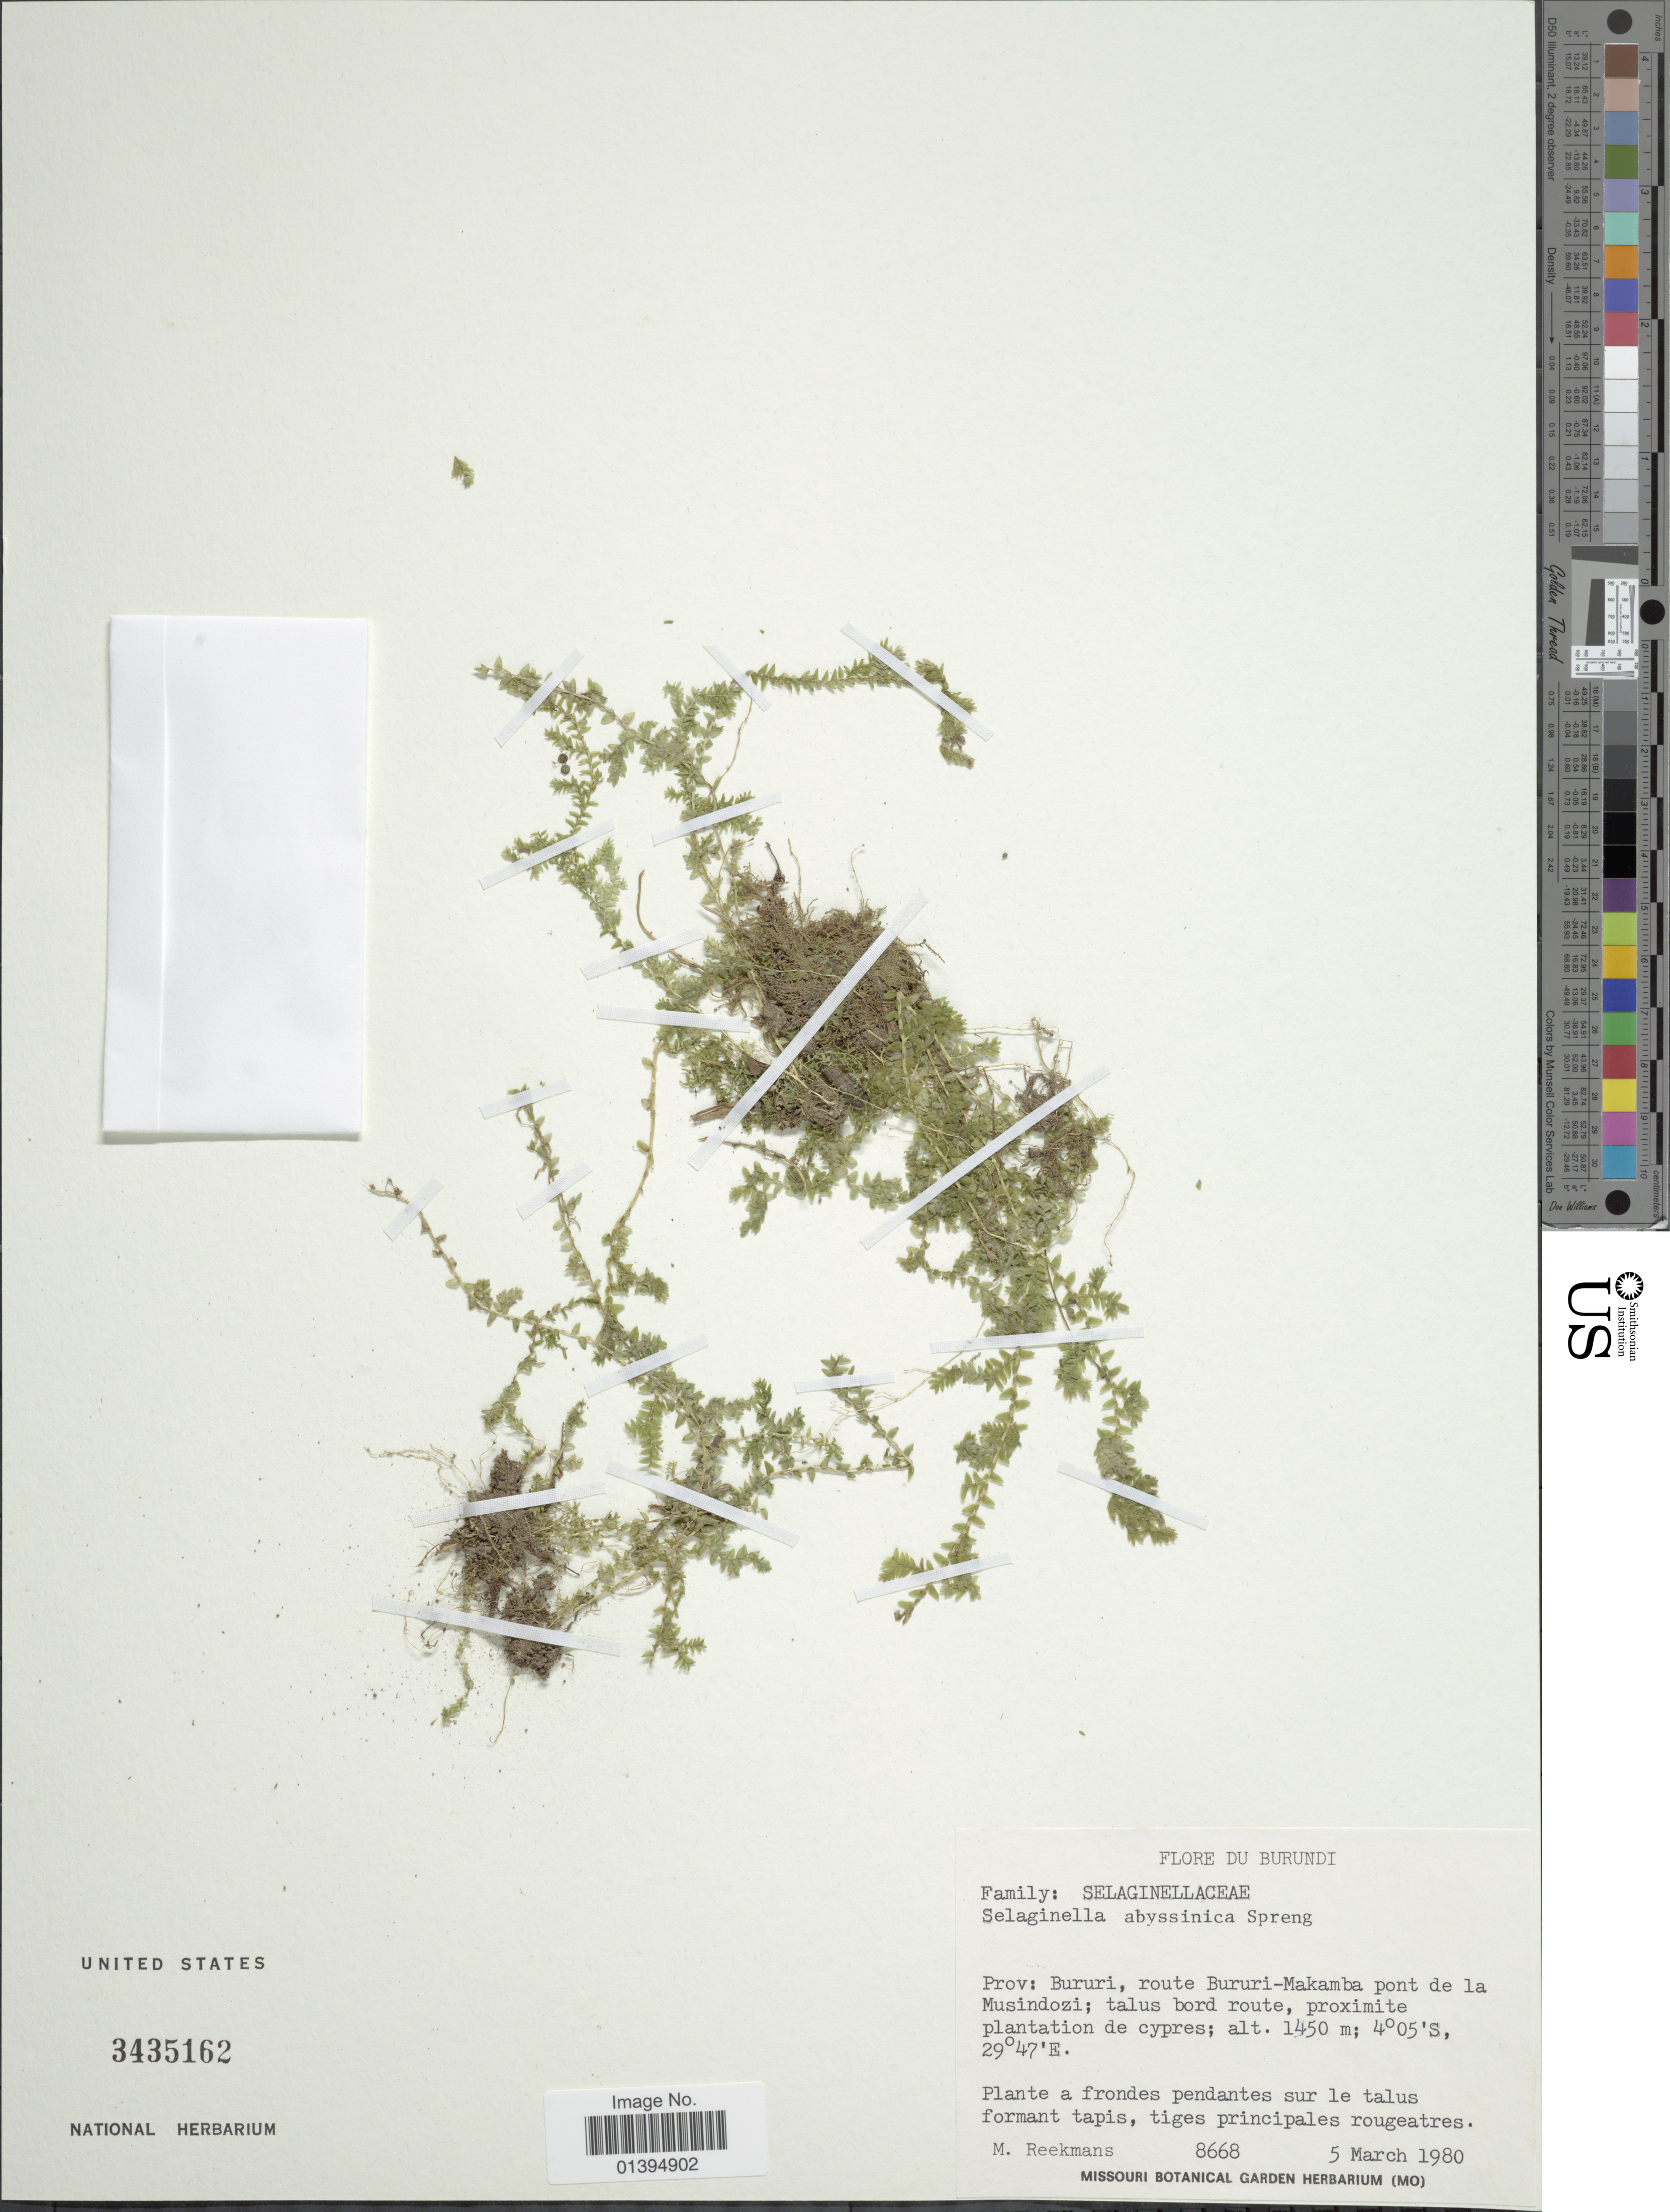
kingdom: Plantae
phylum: Tracheophyta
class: Lycopodiopsida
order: Selaginellales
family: Selaginellaceae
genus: Selaginella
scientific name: Selaginella abyssinica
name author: Spring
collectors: M. Reekmans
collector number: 8668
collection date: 1980-03-05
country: Burundi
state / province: Bururi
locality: Route Bururi-Makamba pont de la Musindozi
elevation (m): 1450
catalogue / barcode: US 3435162